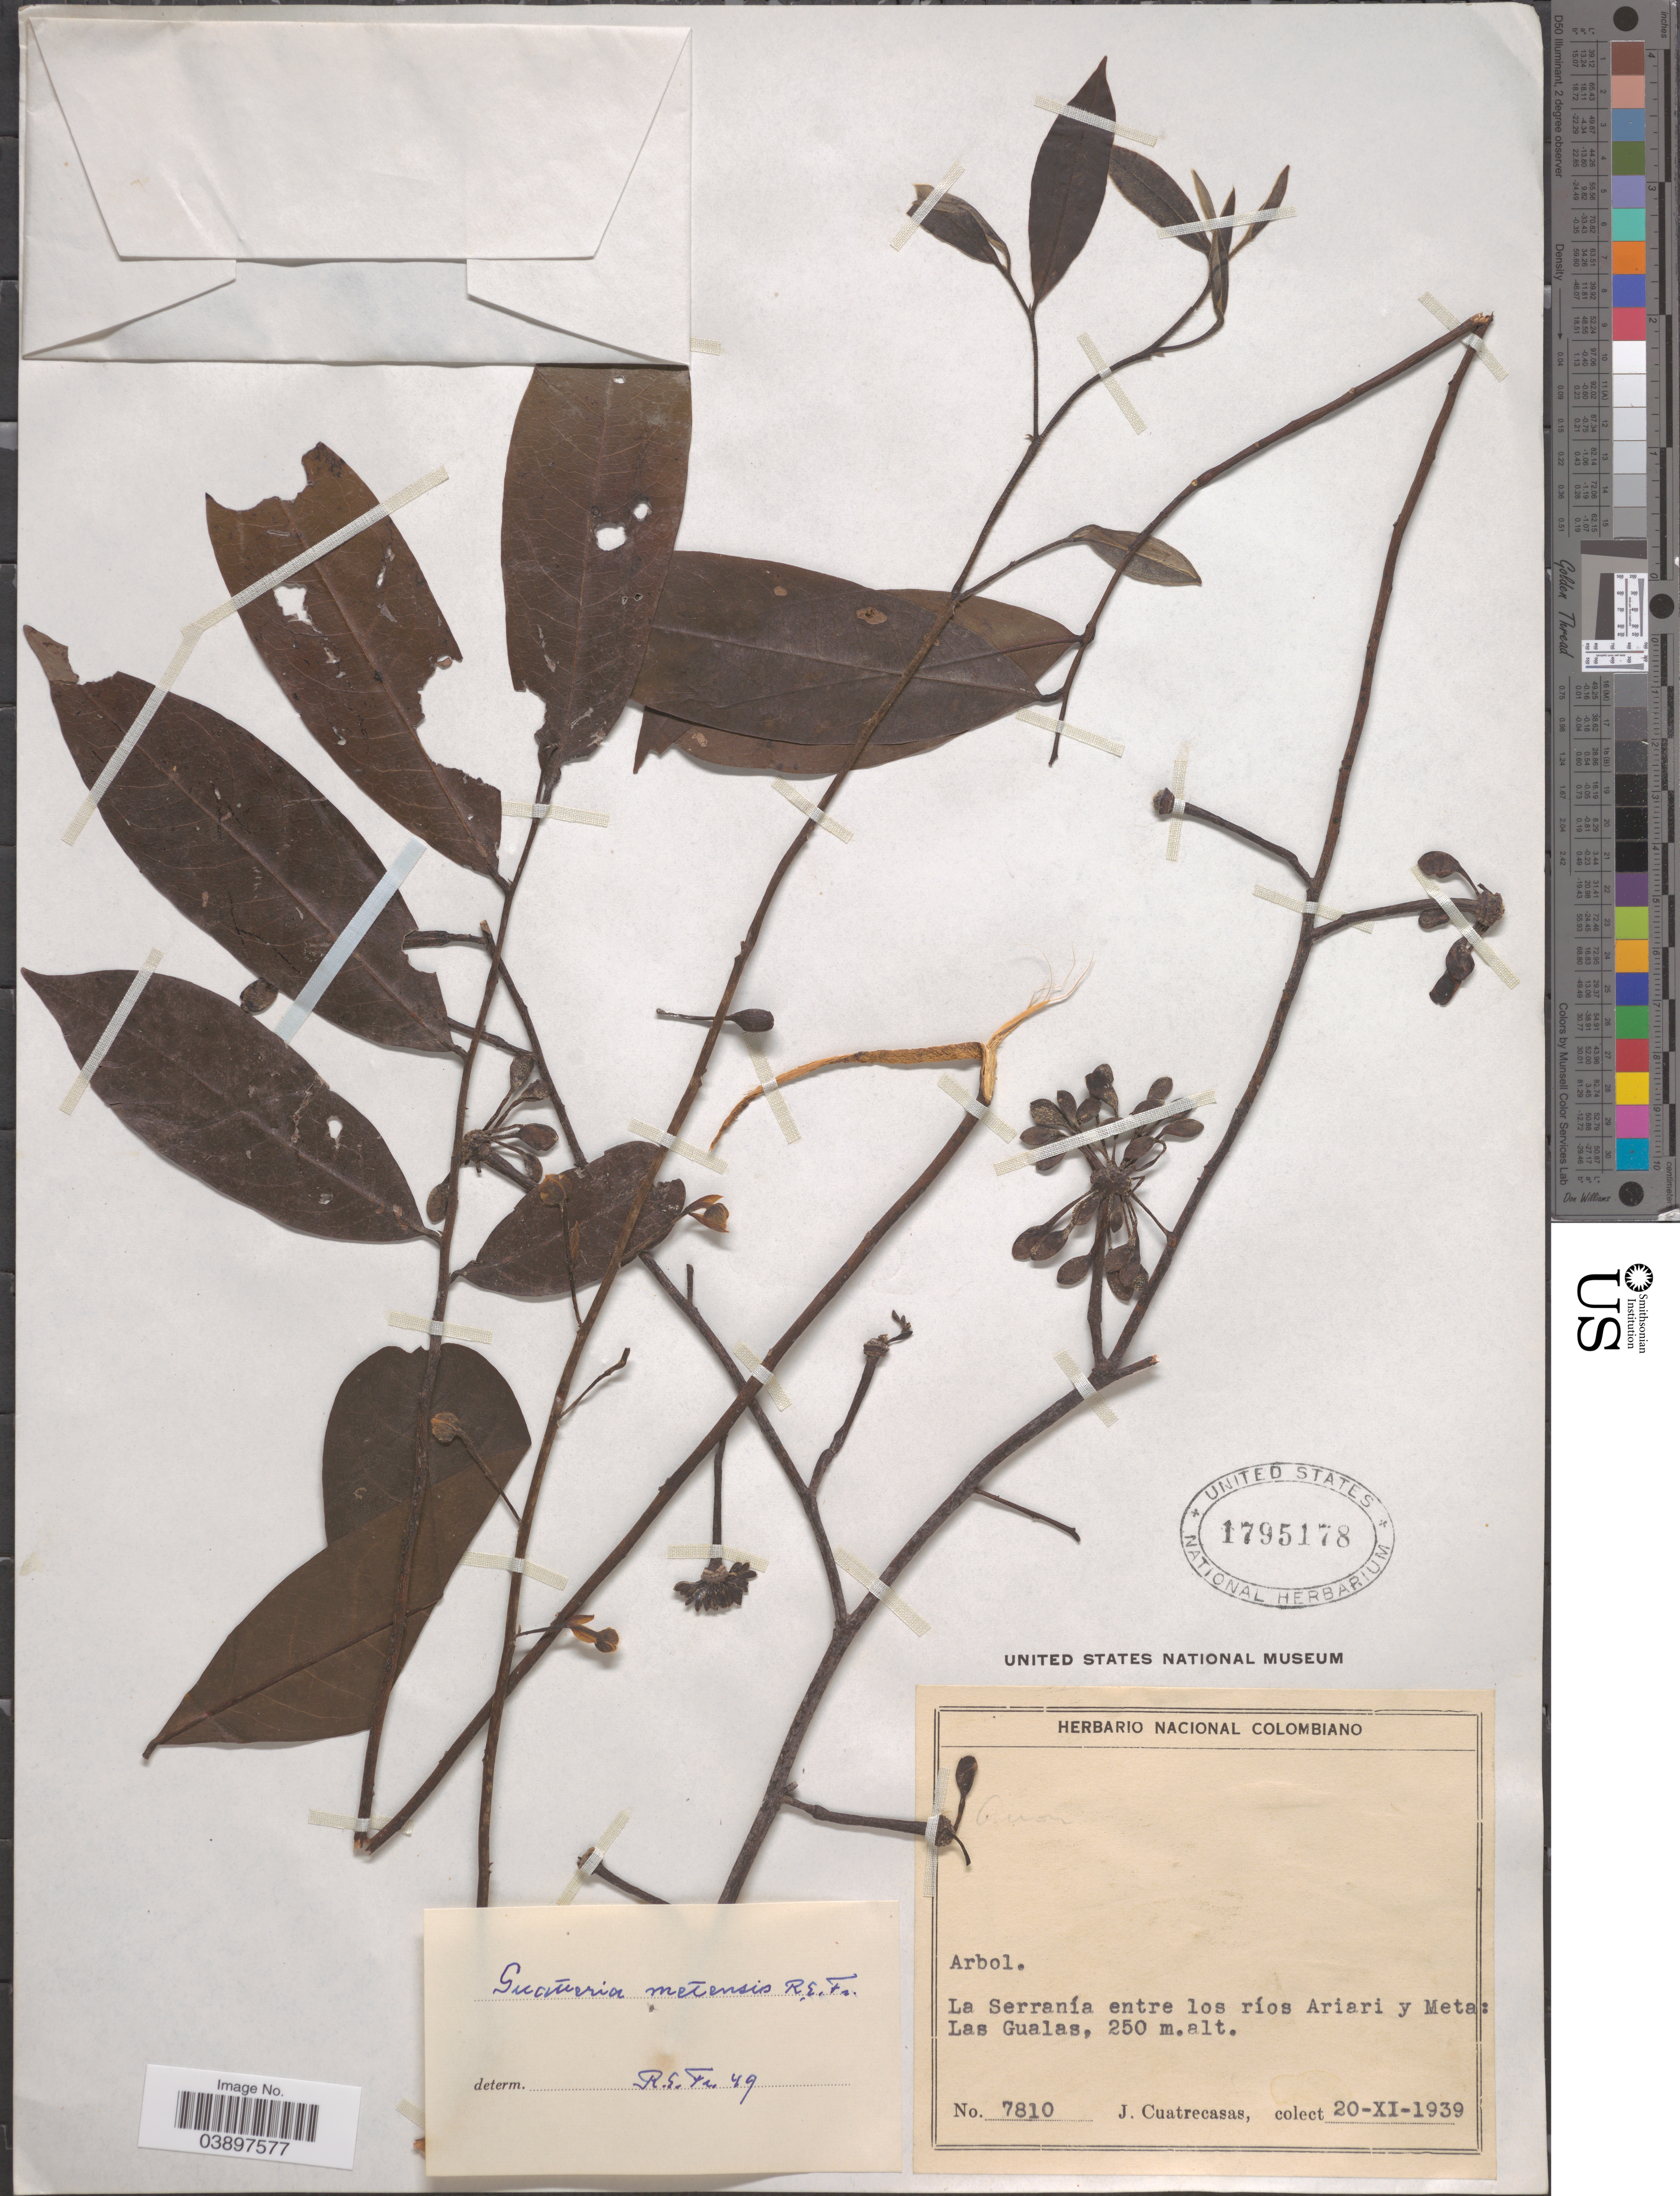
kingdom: Plantae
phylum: Tracheophyta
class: Magnoliopsida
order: Magnoliales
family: Annonaceae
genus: Guatteria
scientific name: Guatteria metensis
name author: R.E. Fr.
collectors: J. Cuatrecasas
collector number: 7810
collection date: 1939-11-20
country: Colombia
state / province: Meta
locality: La Serranía entre los ríos Ariari y Meta: Las Gualas.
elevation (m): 250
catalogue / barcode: US 1795178